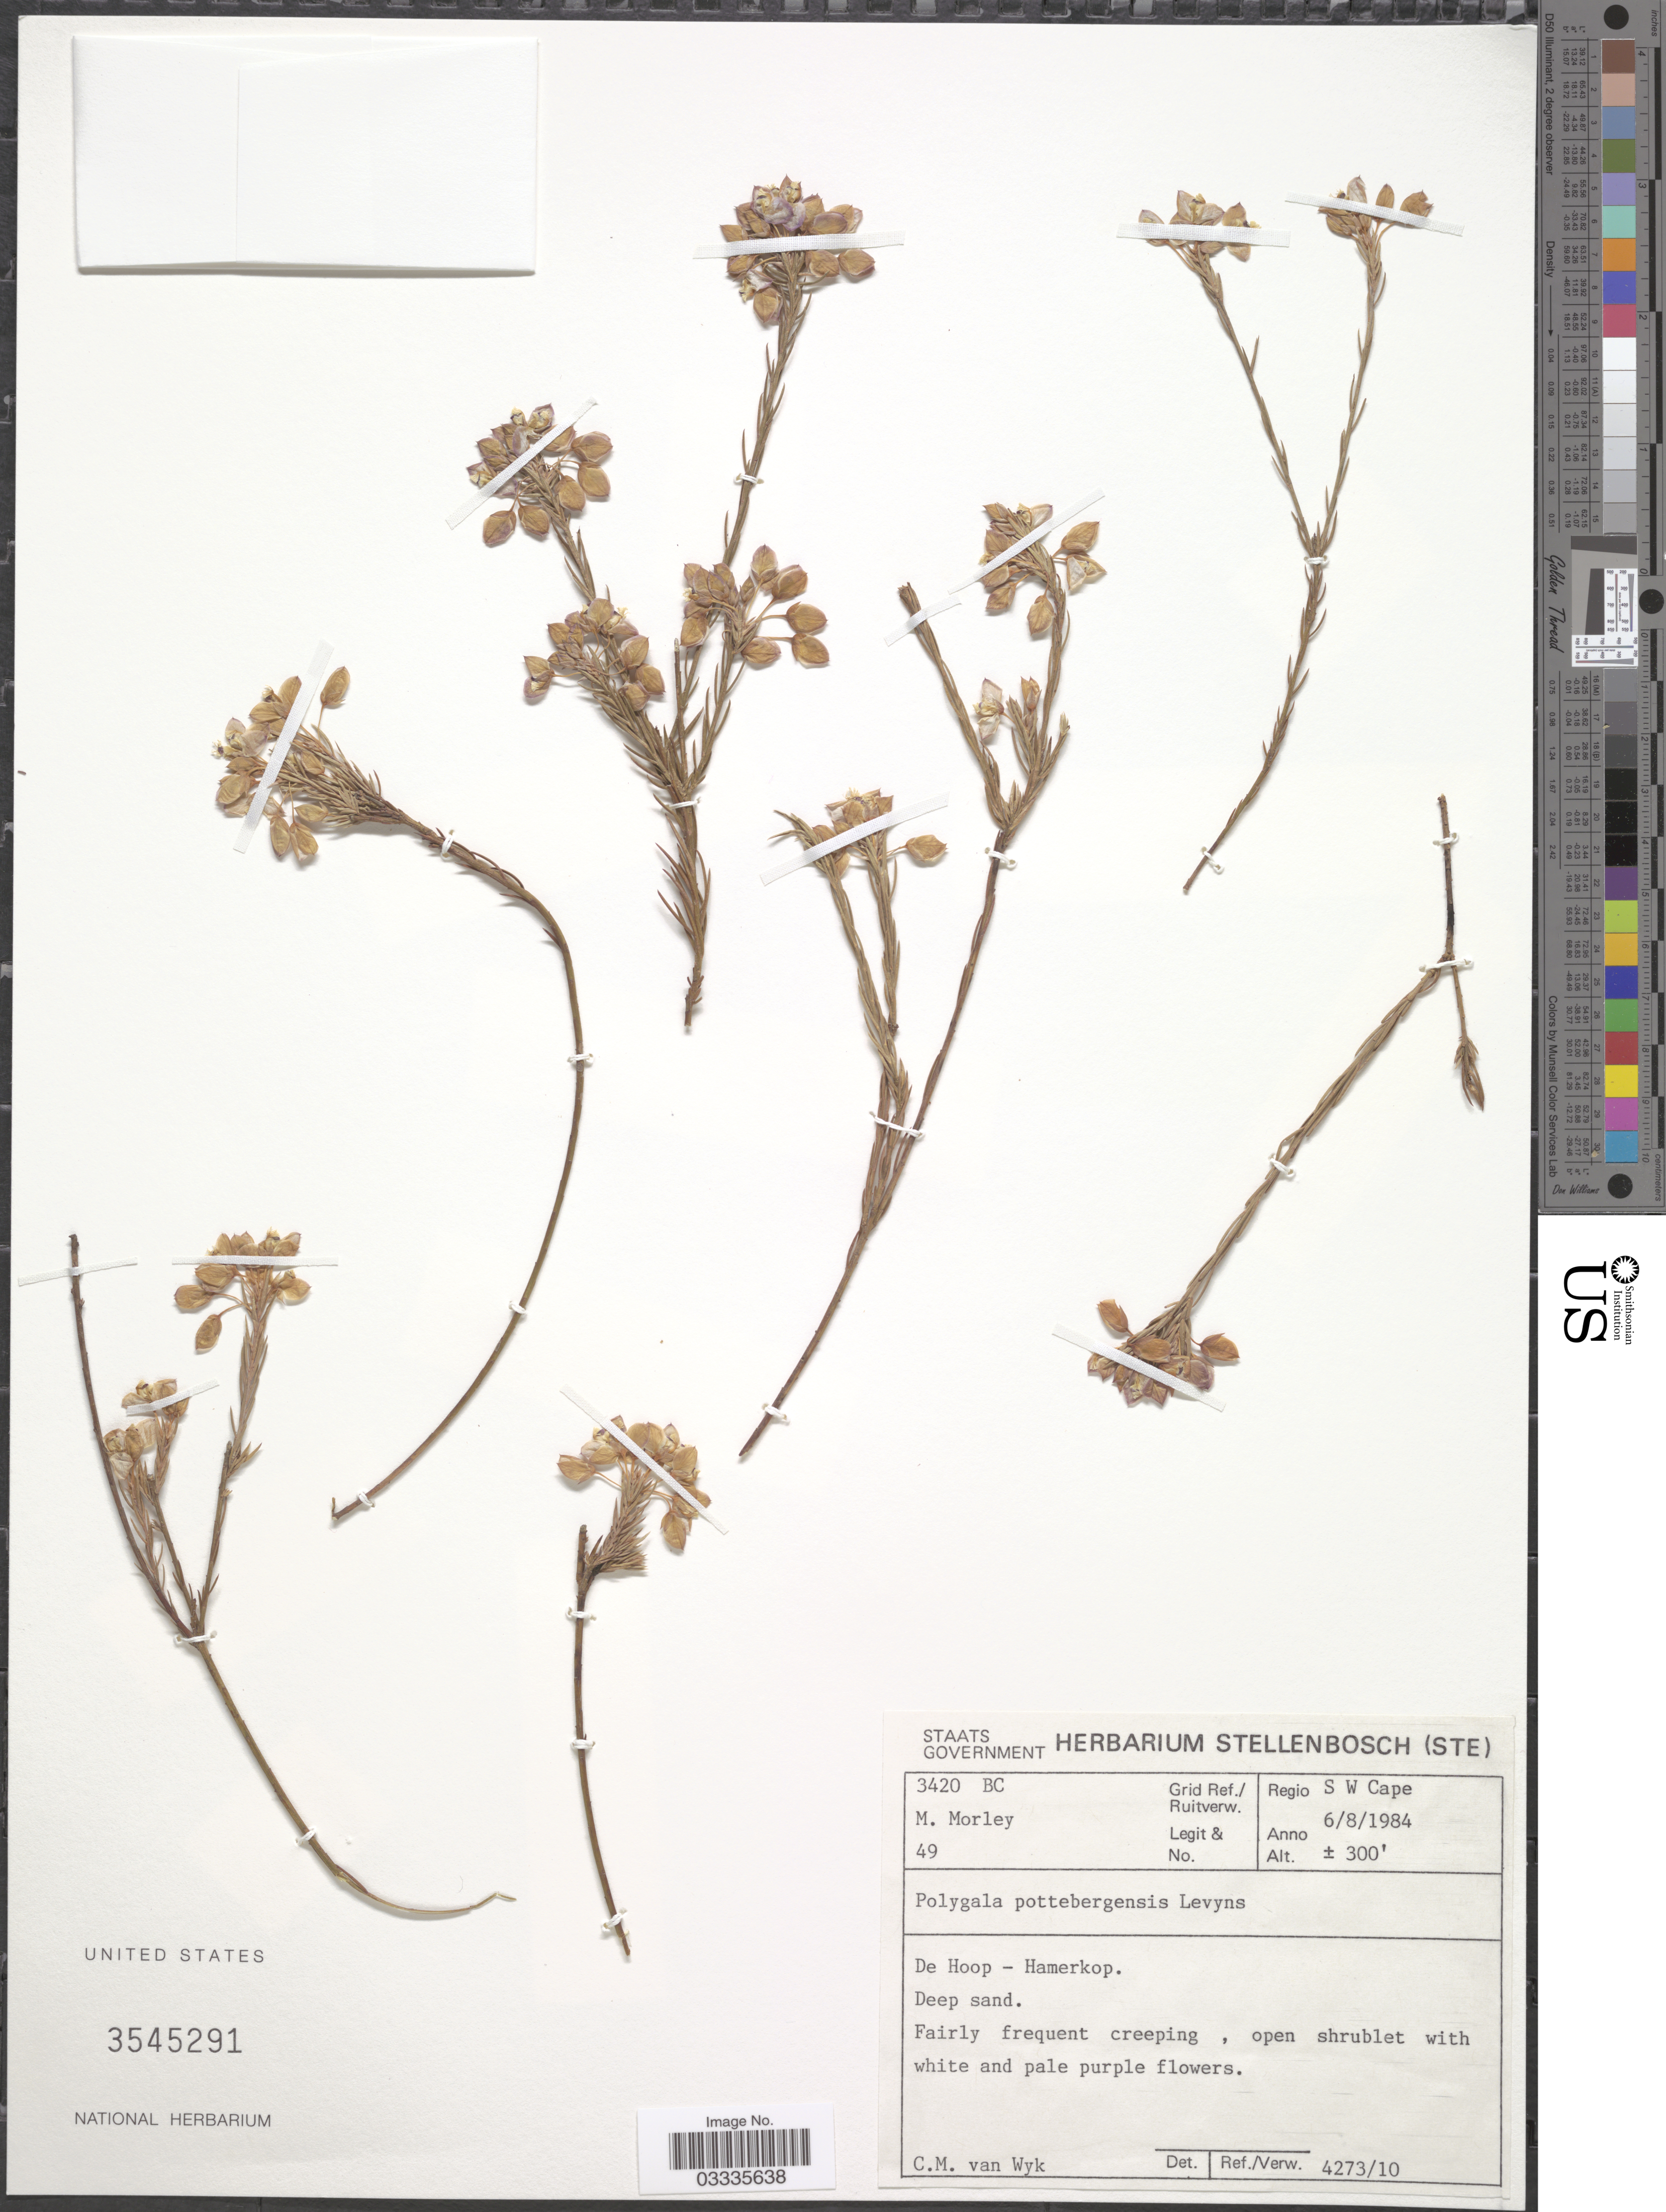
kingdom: Plantae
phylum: Tracheophyta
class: Magnoliopsida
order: Fabales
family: Polygalaceae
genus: Polygala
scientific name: Polygala pottebergensis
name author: Levyns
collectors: M. Morley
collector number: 49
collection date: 1984-08-06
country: South Africa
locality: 3420 BC Grid Ref./ Ruitverw. Regio S W Cape. De Hoop -Hamerkop.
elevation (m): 91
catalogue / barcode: US 3545291